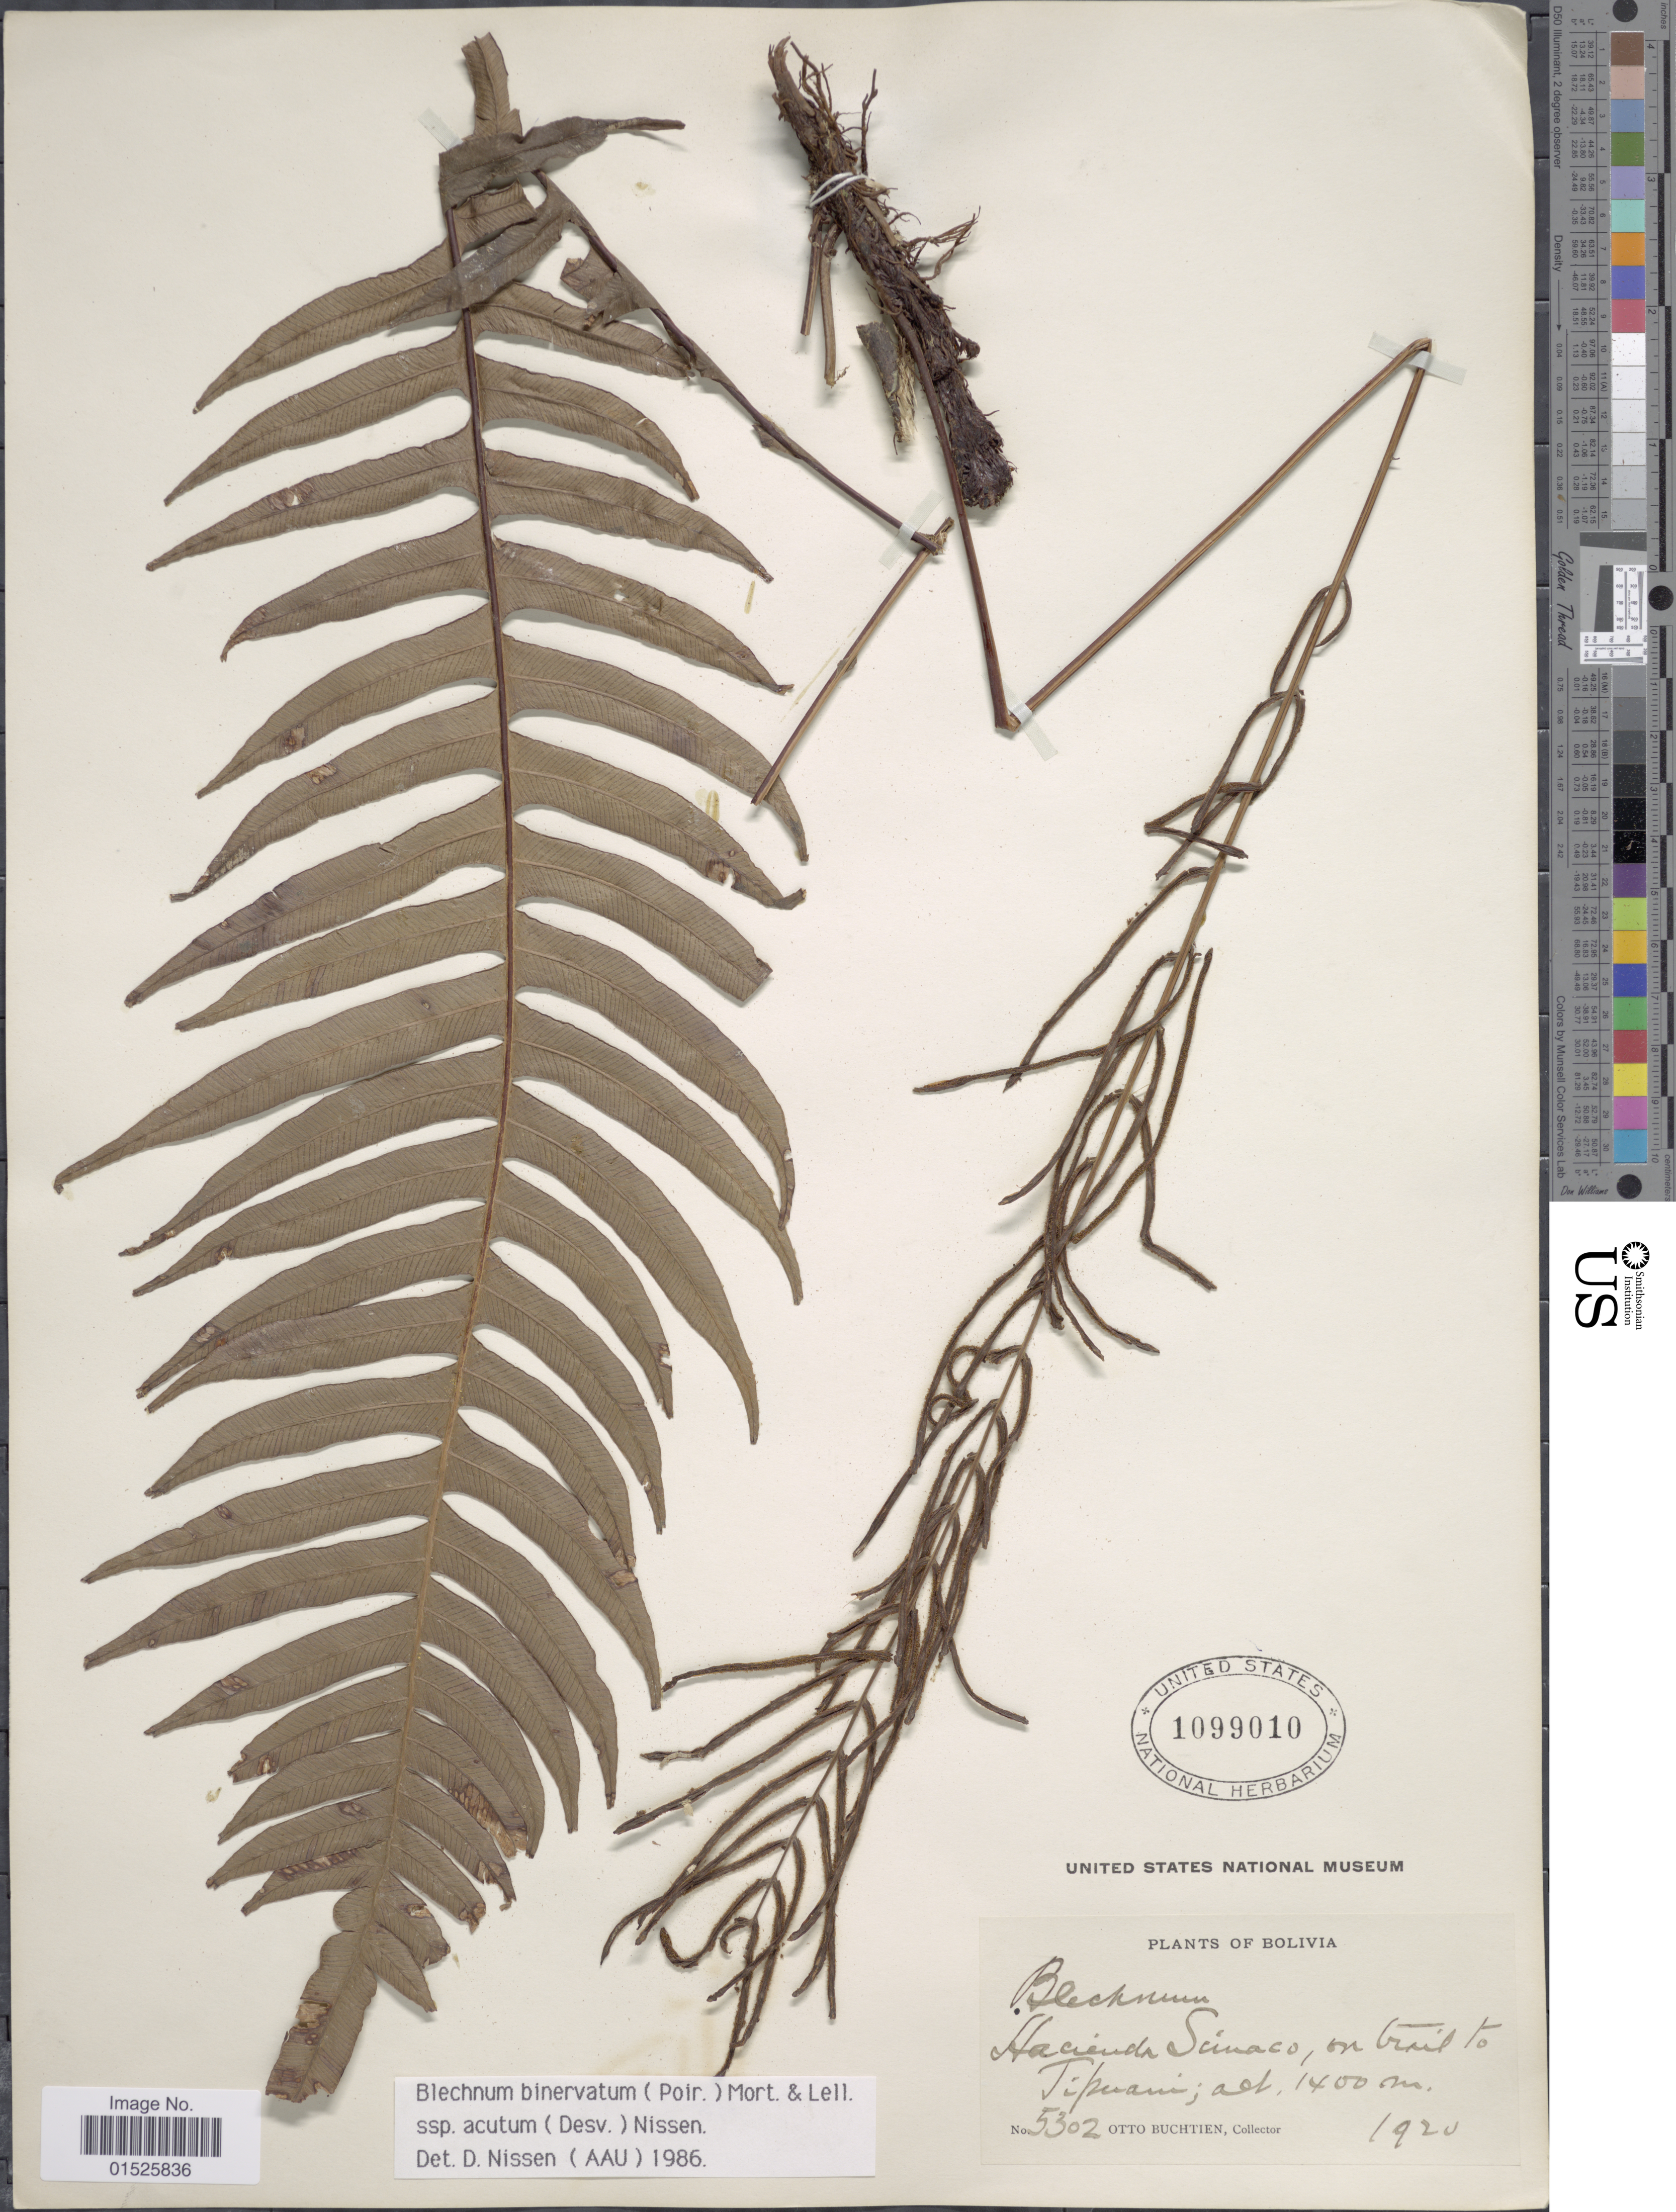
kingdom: Plantae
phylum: Tracheophyta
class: Polypodiopsida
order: Polypodiales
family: Blechnaceae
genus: Blechnum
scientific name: Blechnum ensiforme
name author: (Liebm.) C. Chr.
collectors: O. Buchtien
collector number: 5302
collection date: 1920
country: Bolivia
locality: Hacienda Simaco, on trail to Tipuani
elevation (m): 1400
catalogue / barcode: US 1099010